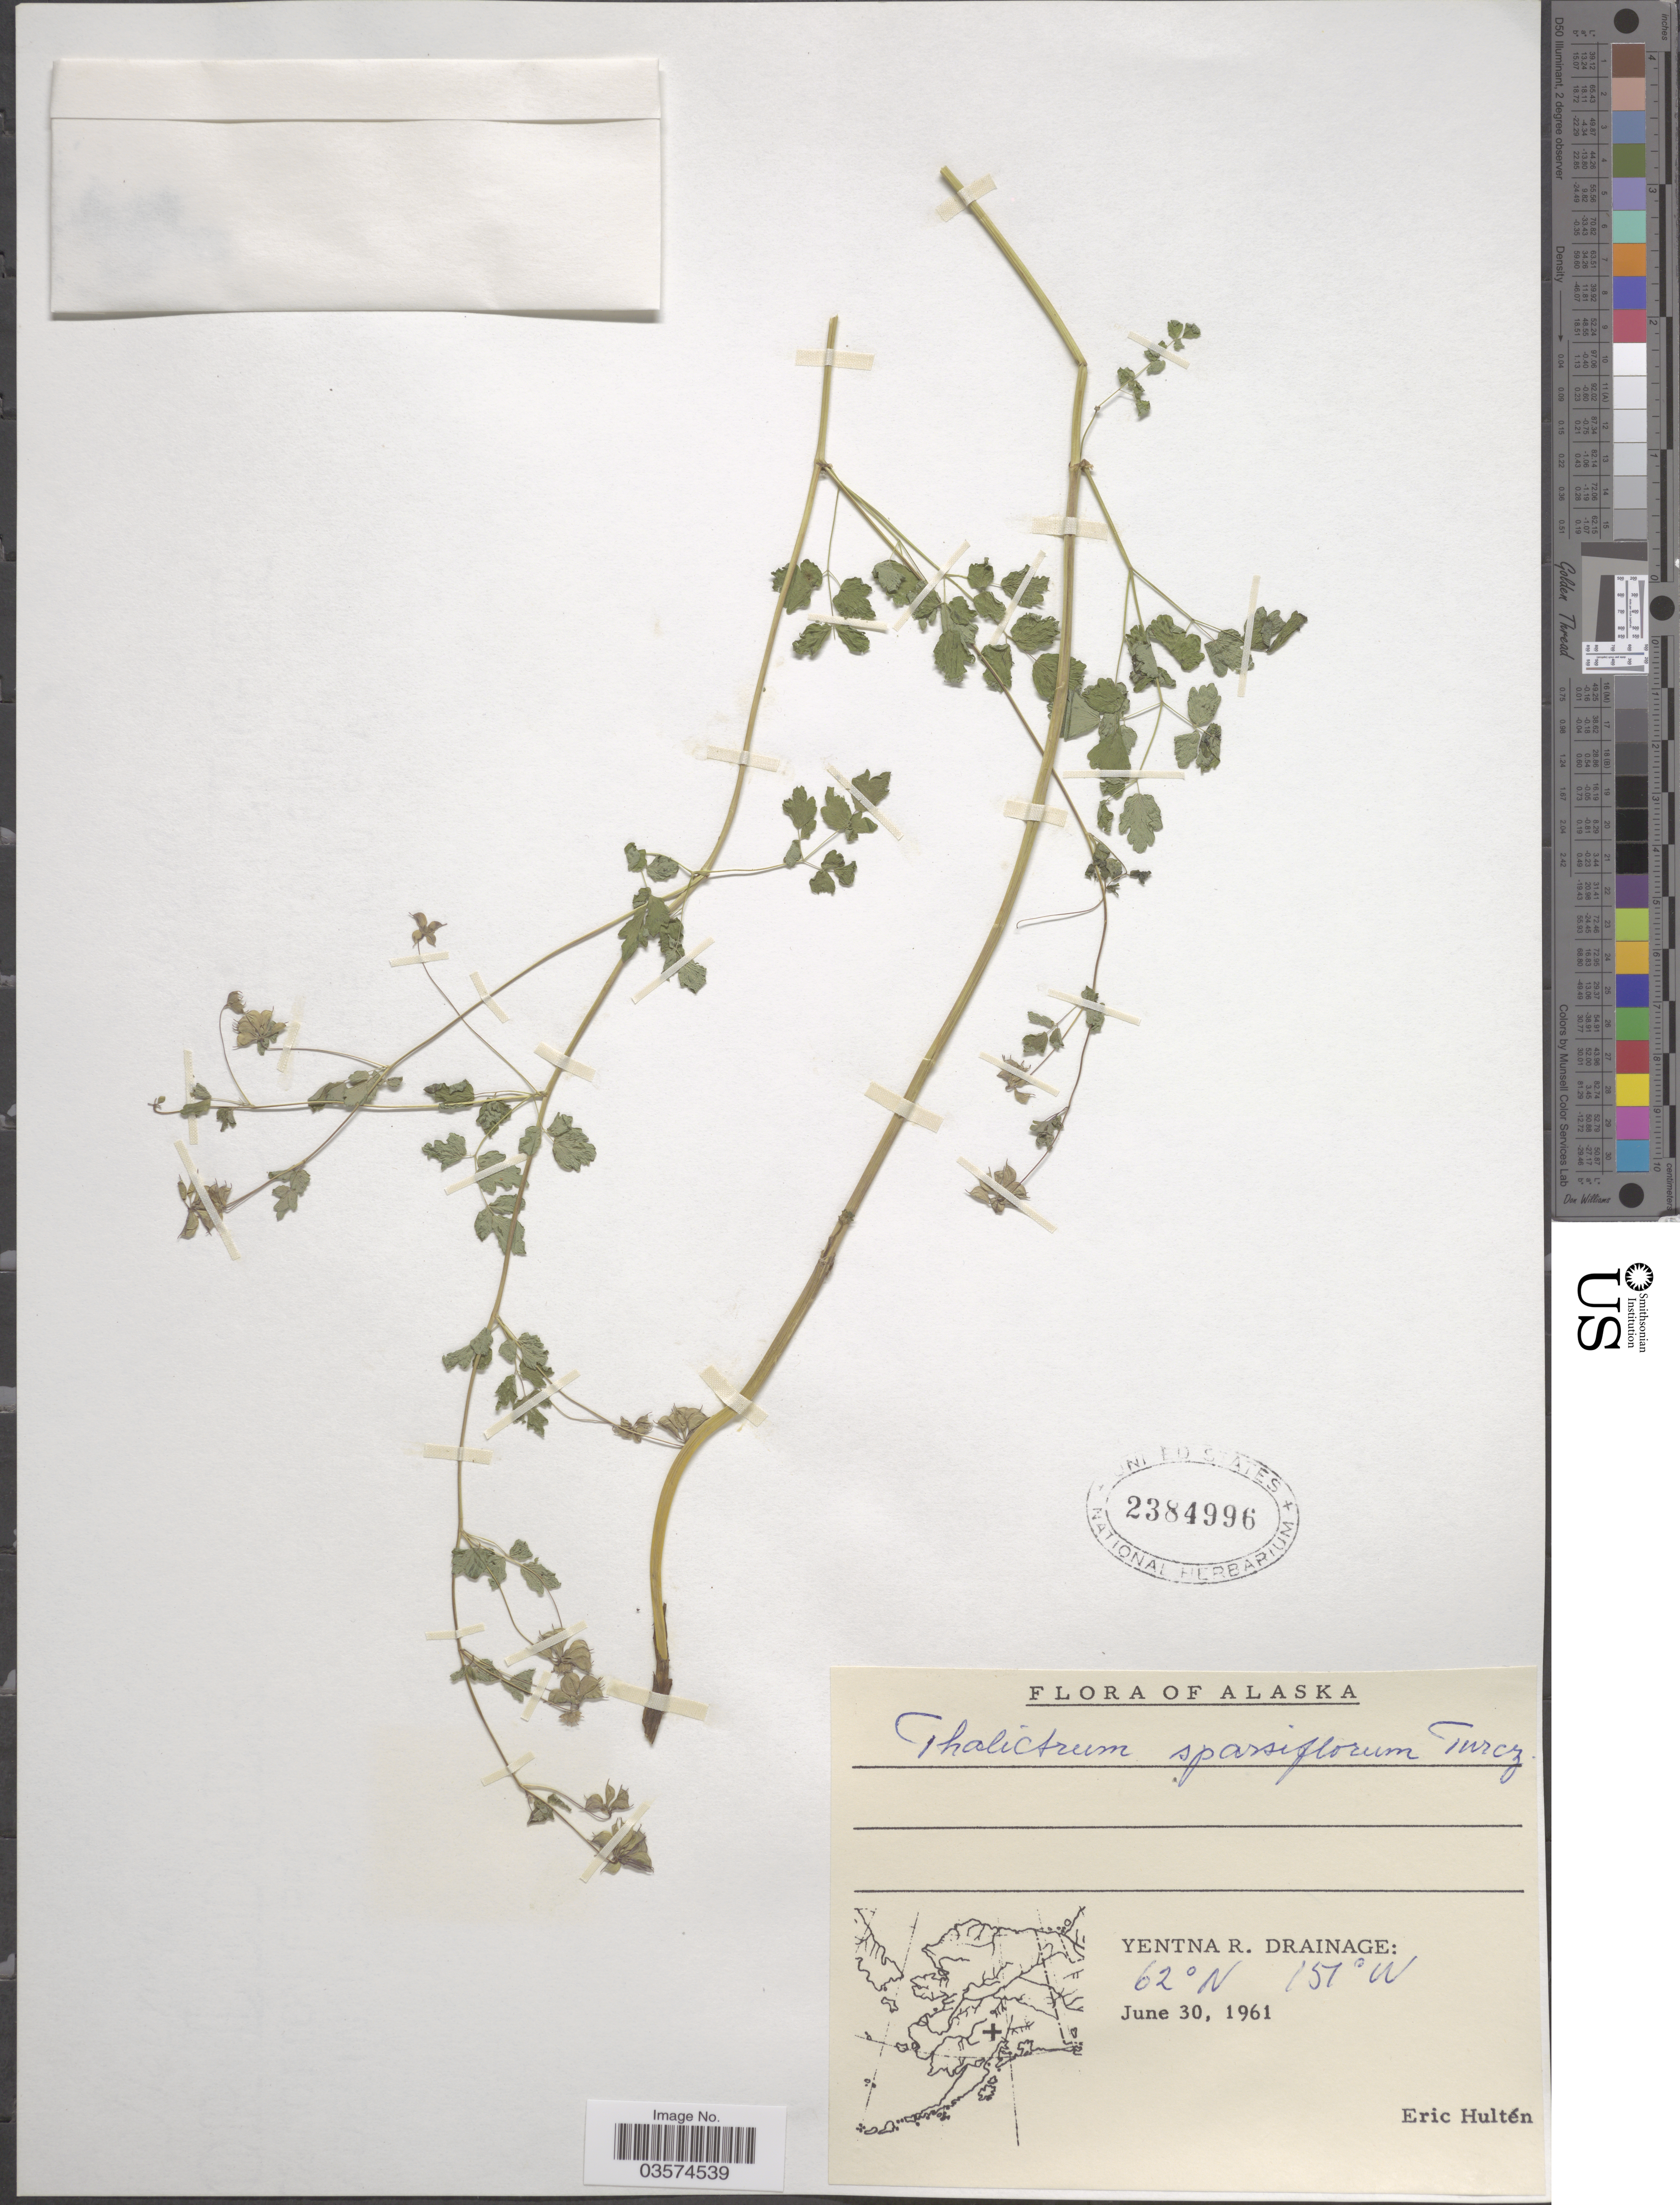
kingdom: Plantae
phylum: Tracheophyta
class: Magnoliopsida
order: Ranunculales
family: Ranunculaceae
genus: Thalictrum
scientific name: Thalictrum sparsiflorum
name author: Turcz. ex Fisch. & C.A. Mey.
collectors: E. G. Hultén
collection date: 1961-06-30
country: United States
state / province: Alaska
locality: Yentna R. Drainage.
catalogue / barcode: US 2384996